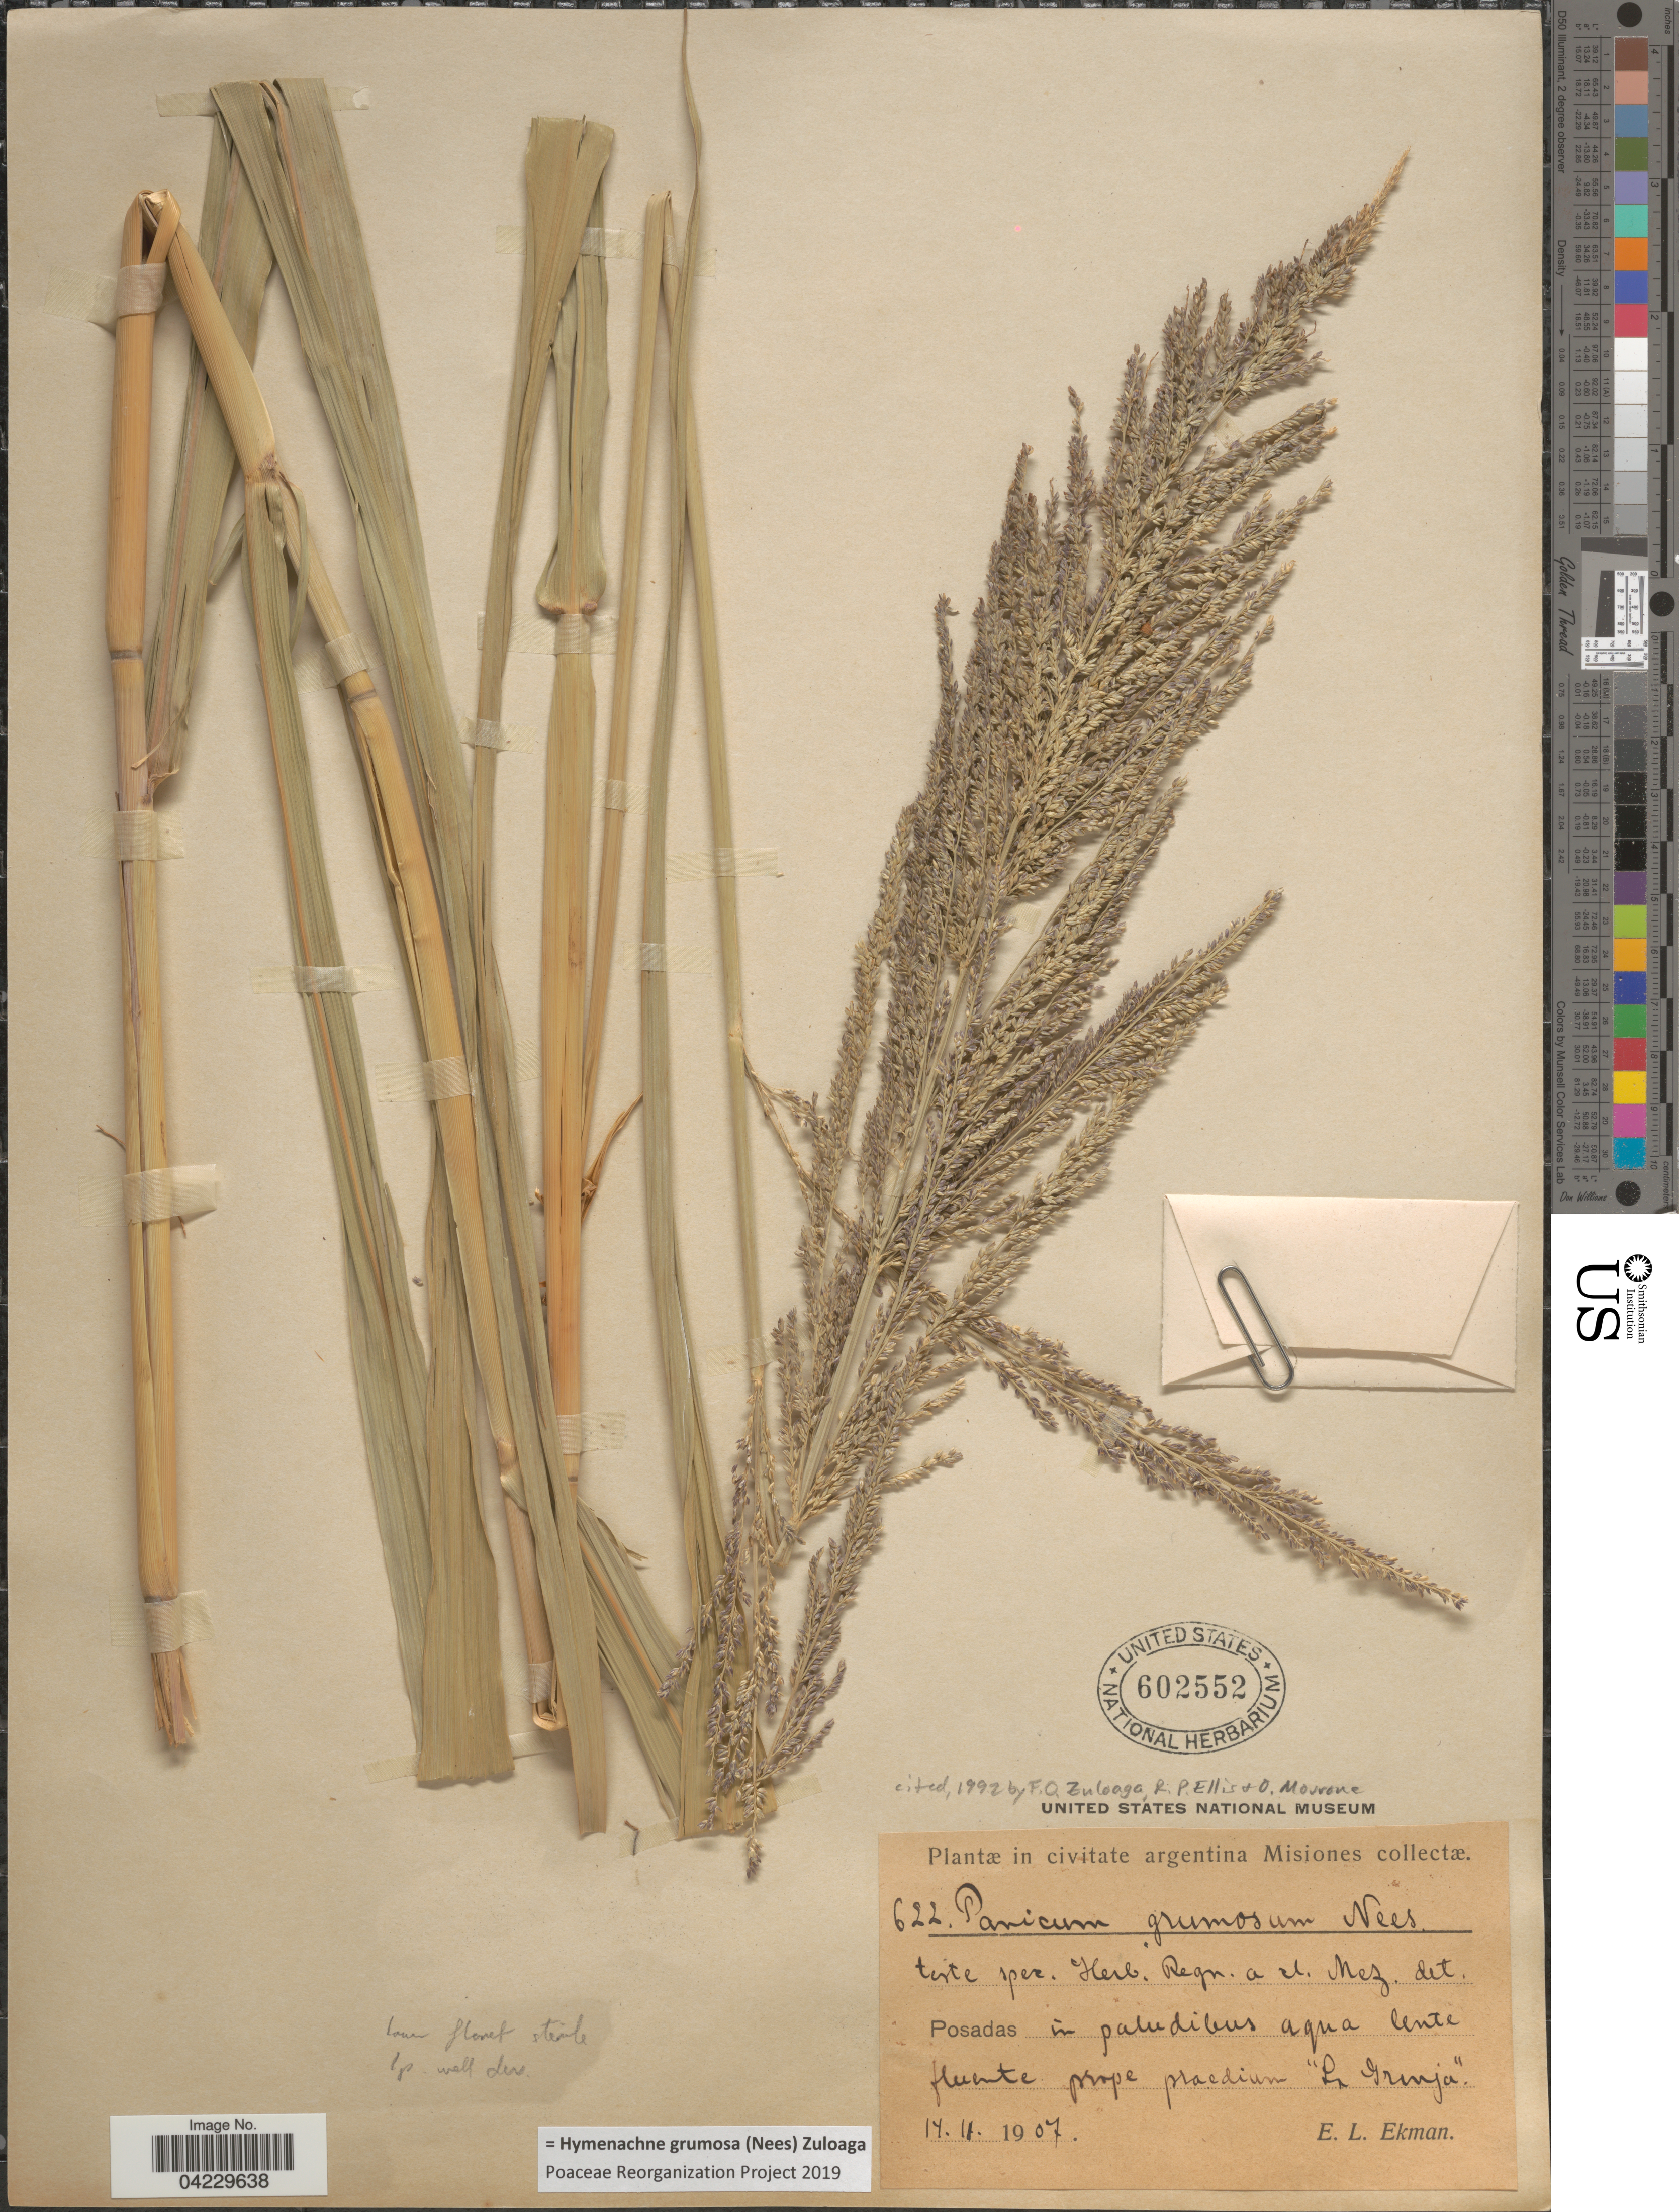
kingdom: Plantae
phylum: Tracheophyta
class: Liliopsida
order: Poales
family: Poaceae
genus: Hymenachne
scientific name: Hymenachne grumosa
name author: (Nees) Zuloaga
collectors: E. L. Ekman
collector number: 622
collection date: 1907-11-14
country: Argentina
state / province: Misiones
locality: Posadas in paludibus aqua lente fluente prope praedium "La Granja".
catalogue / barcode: US 602552